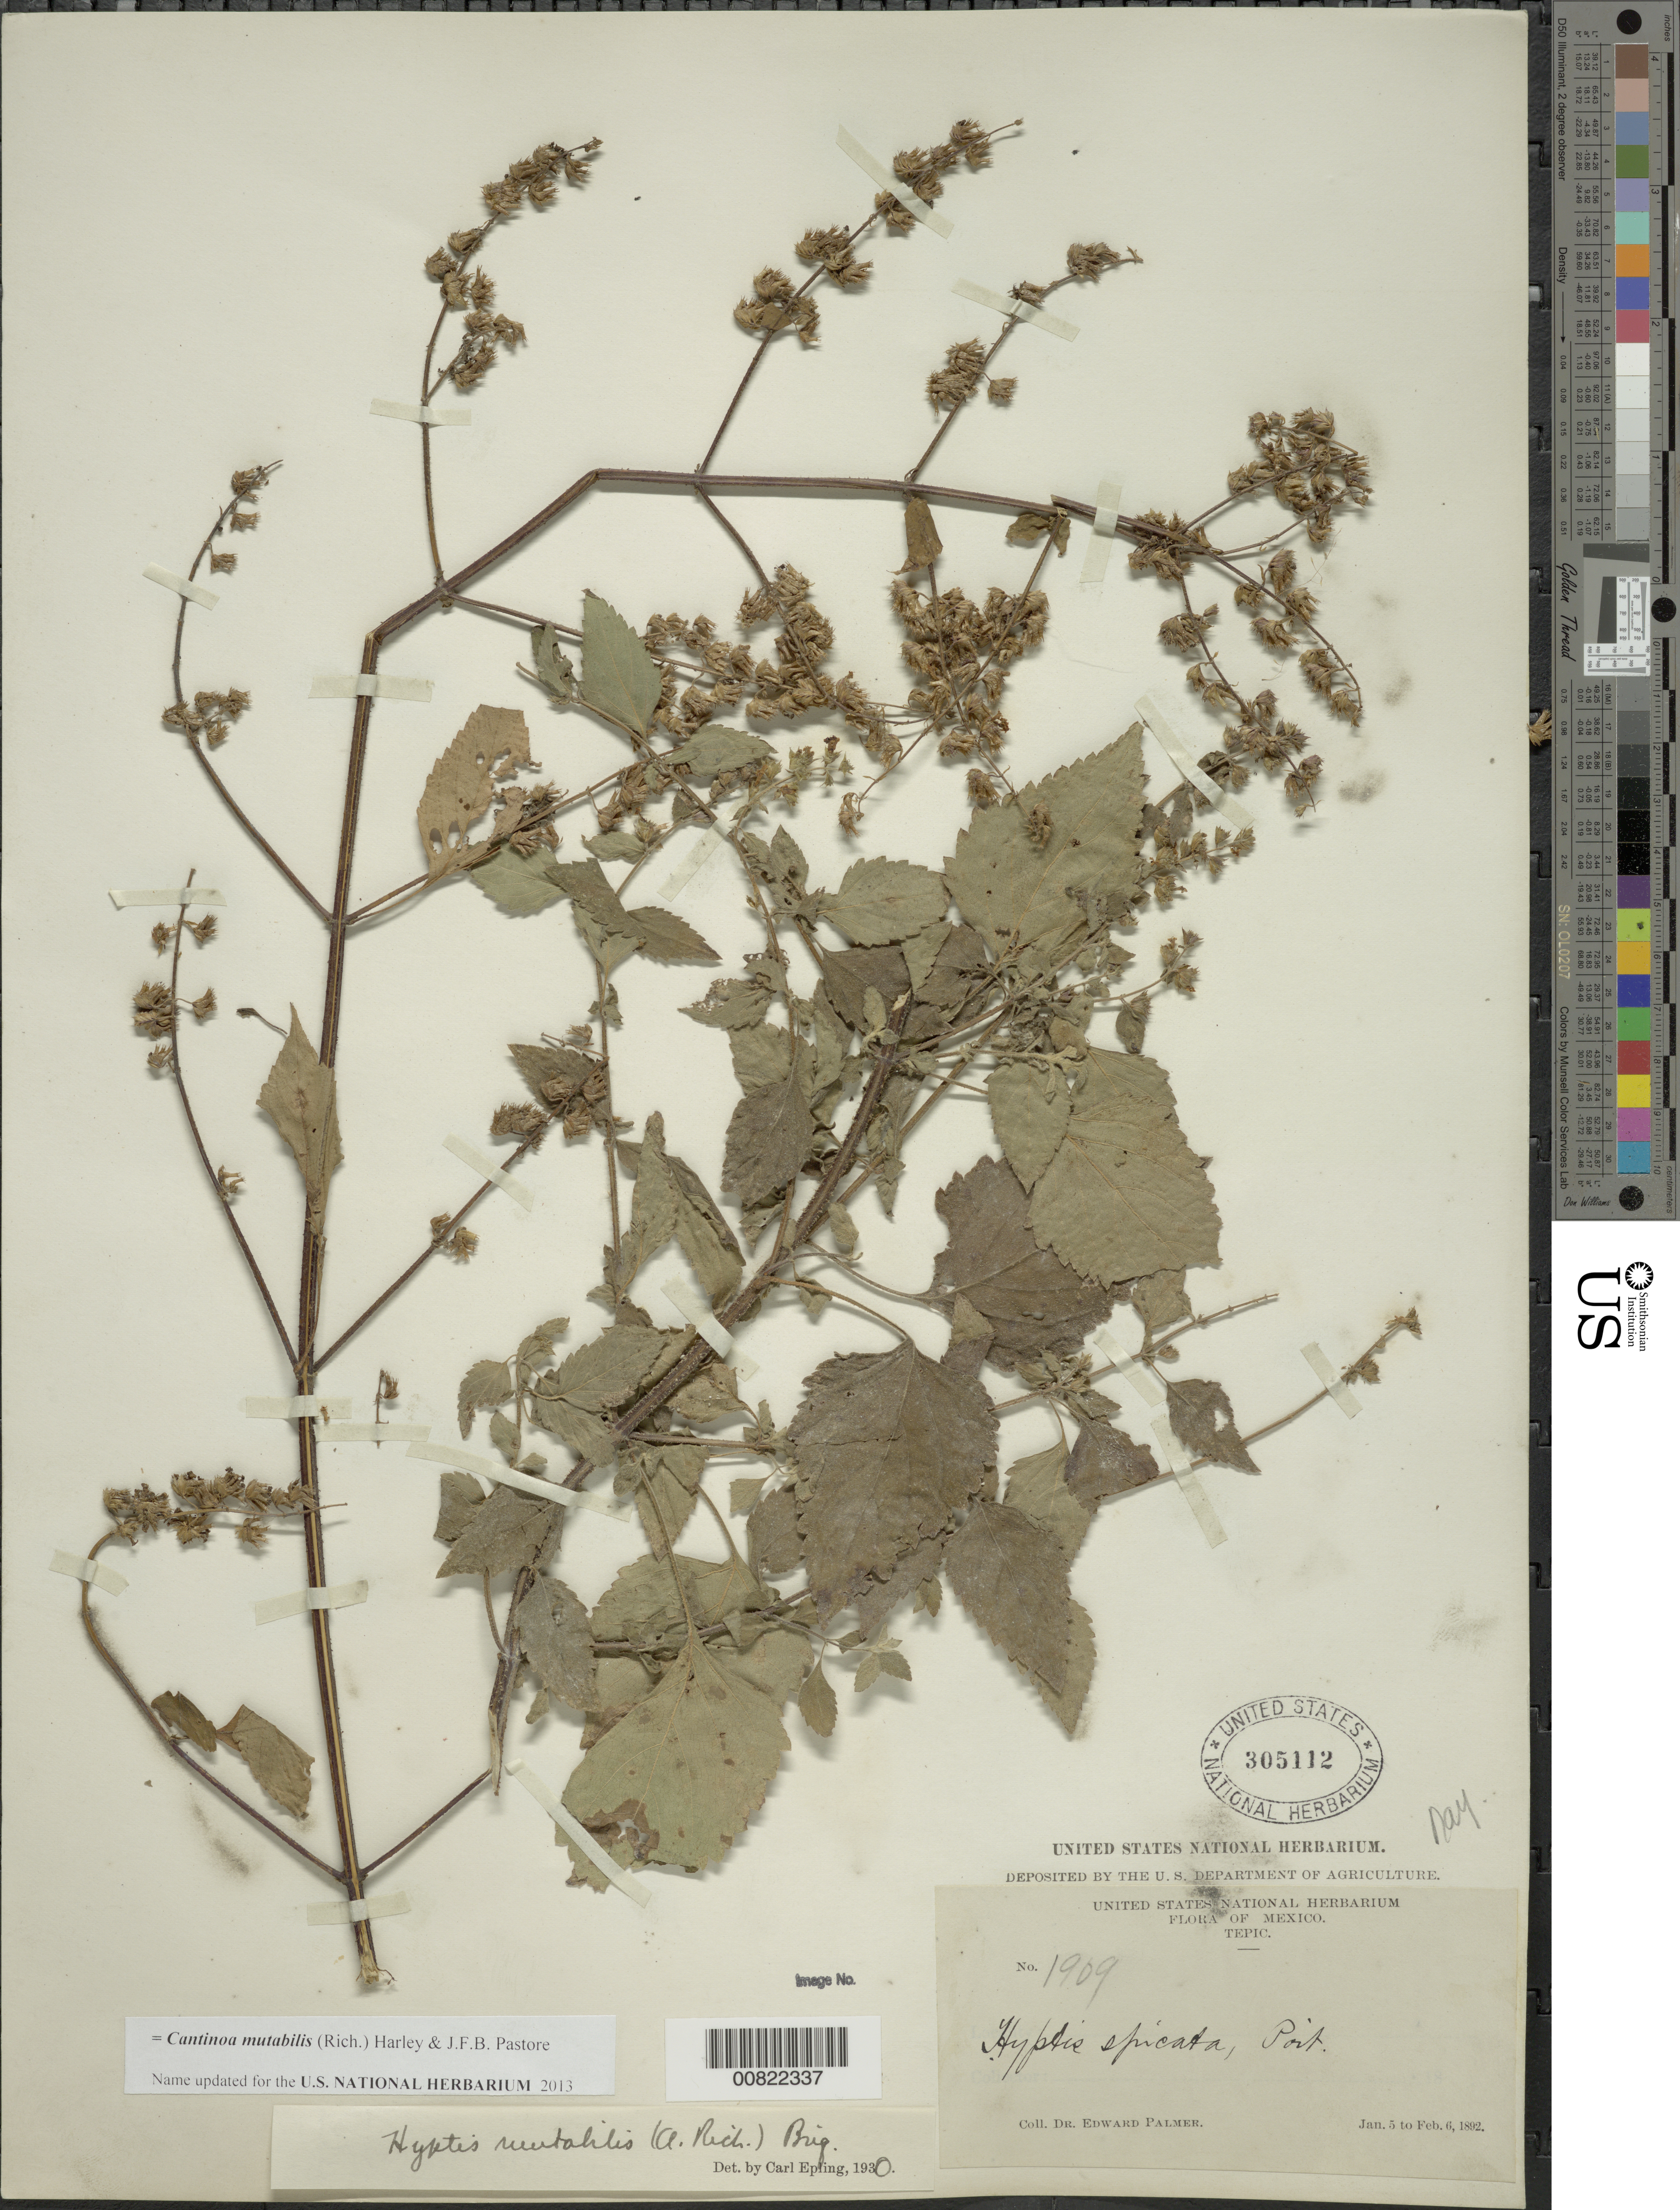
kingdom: Plantae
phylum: Tracheophyta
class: Magnoliopsida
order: Lamiales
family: Lamiaceae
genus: Cantinoa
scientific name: Cantinoa mutabilis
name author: (Epling) Harley & J.F.B. Pastore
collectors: E. Palmer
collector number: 1909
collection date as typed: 05 Jan 1892 to 06 Feb 1892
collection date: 1892-01-05/1892-02-06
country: Mexico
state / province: Nayarit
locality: Tepic, Nayarit.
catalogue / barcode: US 305112